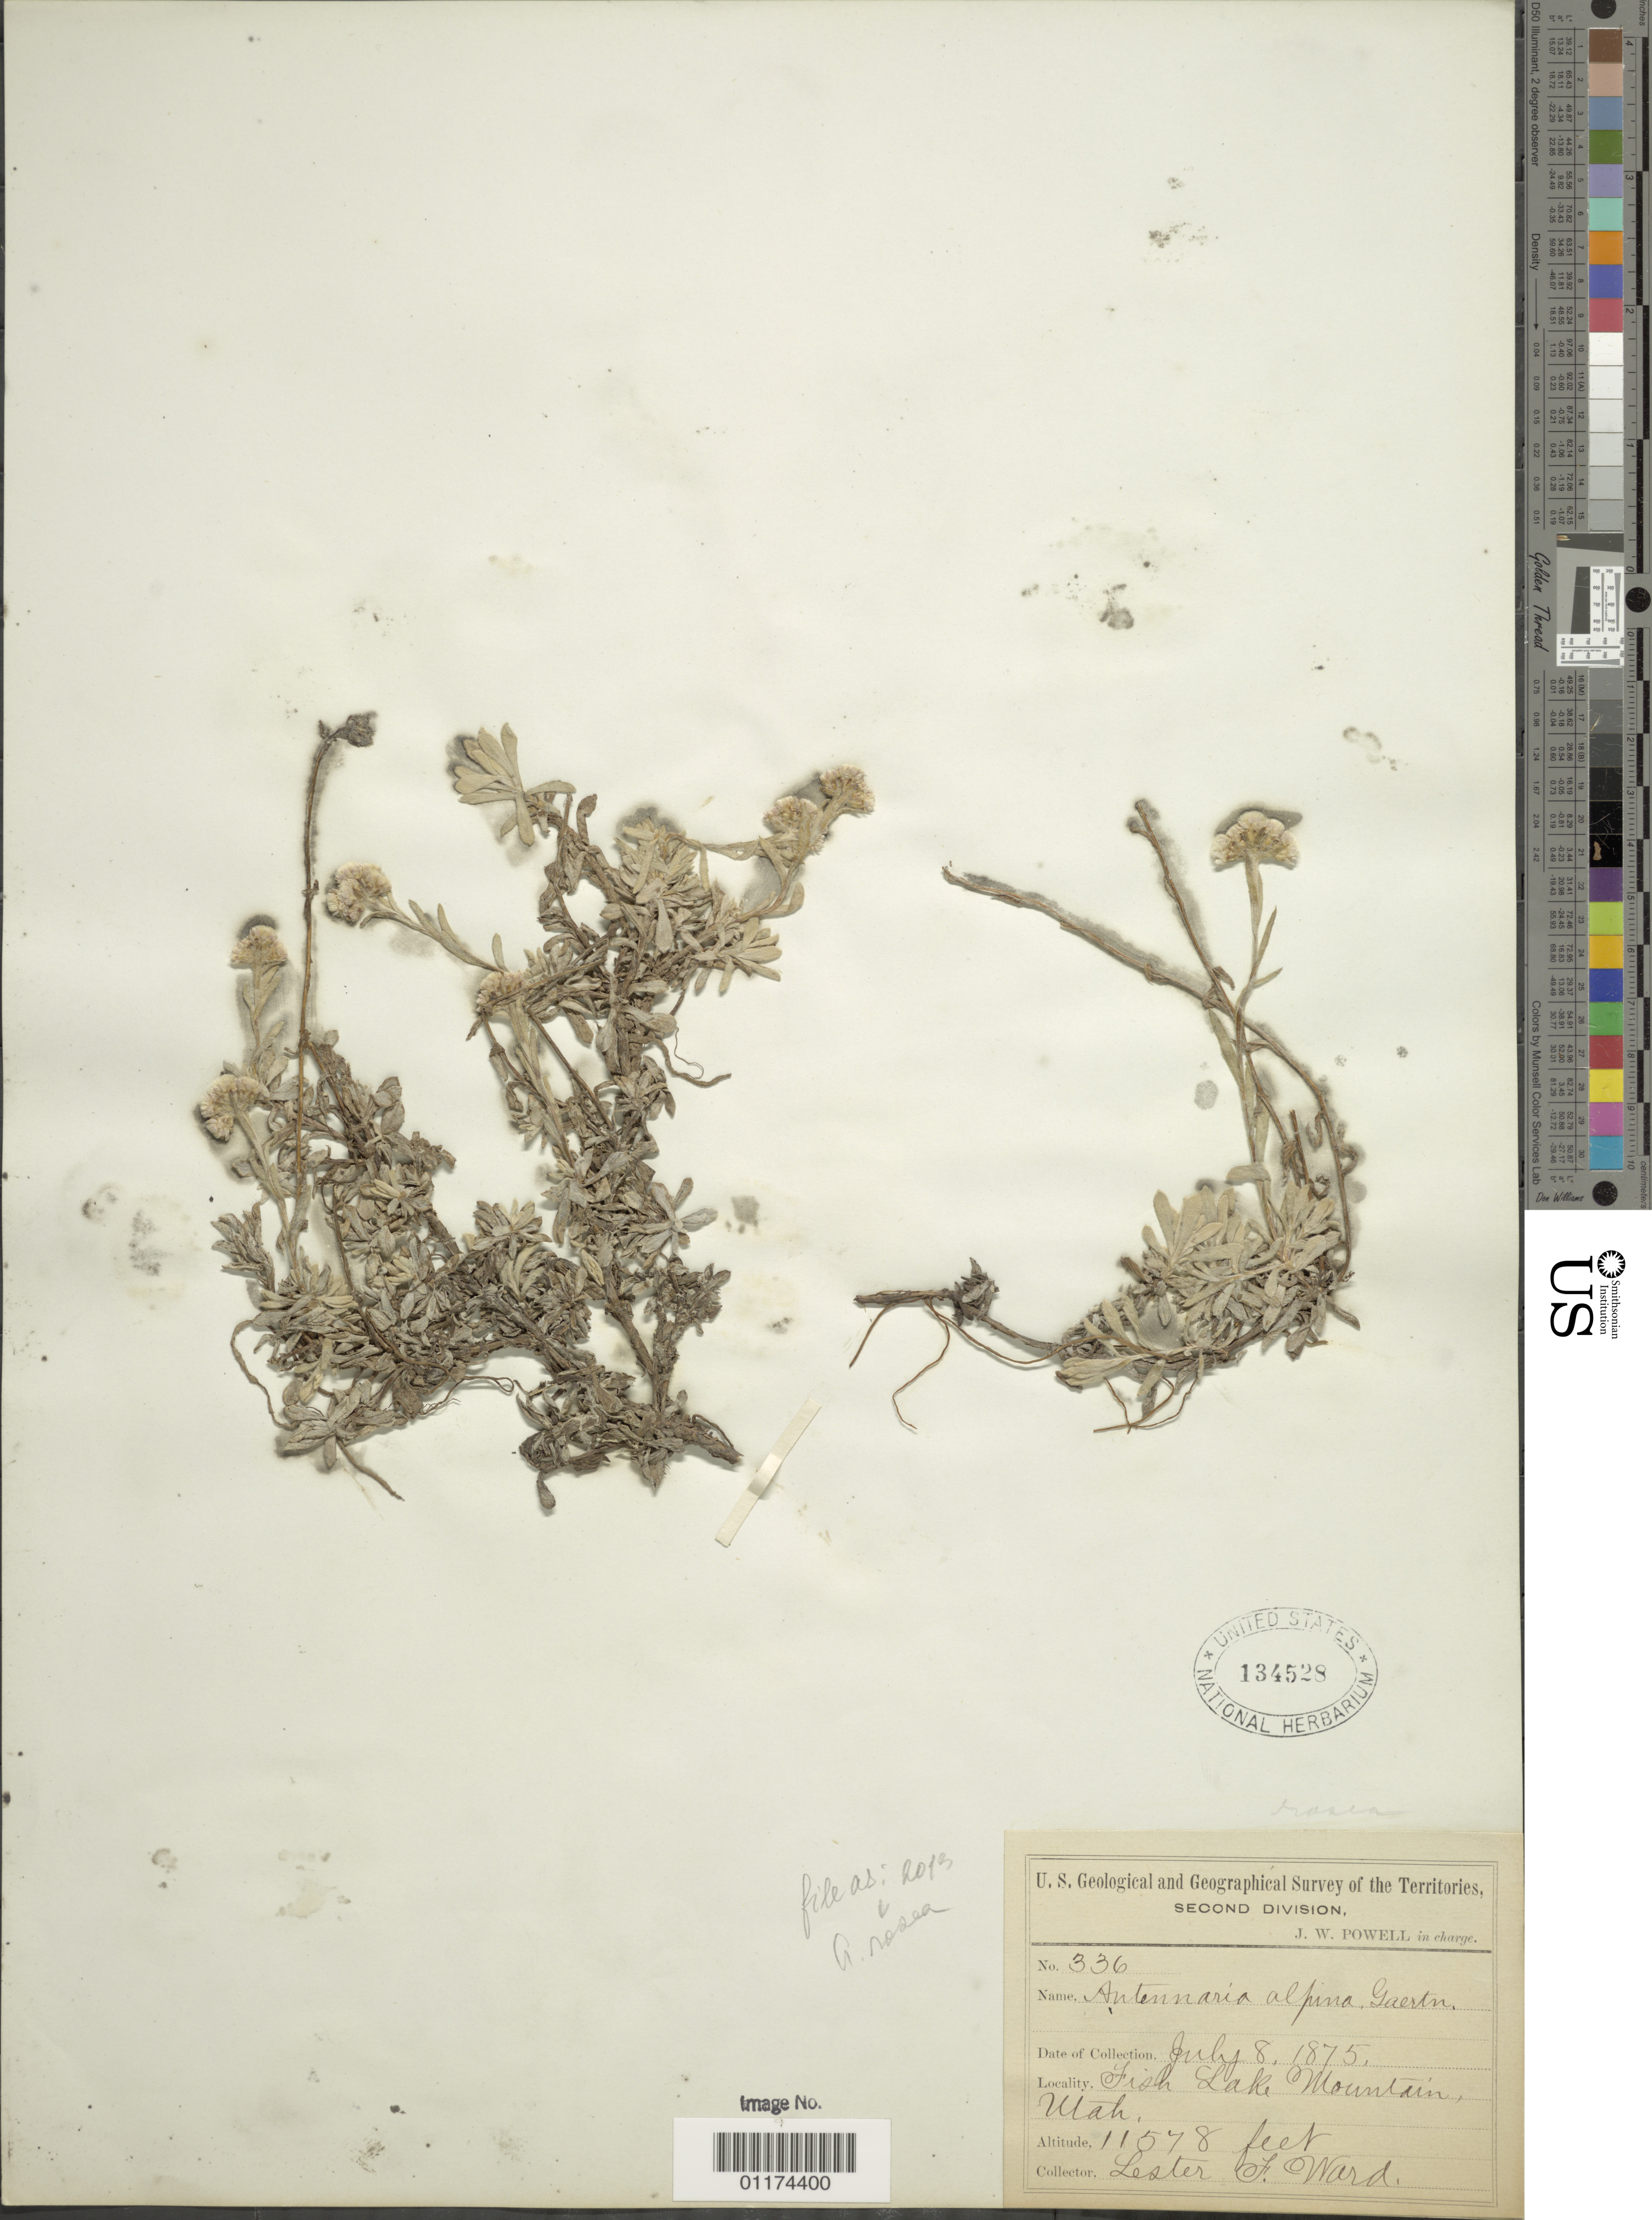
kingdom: Plantae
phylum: Tracheophyta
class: Magnoliopsida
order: Asterales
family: Asteraceae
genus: Antennaria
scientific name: Antennaria rosea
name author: Greene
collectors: L. F. Ward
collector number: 336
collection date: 1875-07-08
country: United States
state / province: Utah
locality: Fish Lake Mountain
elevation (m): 3529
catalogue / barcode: US 134528